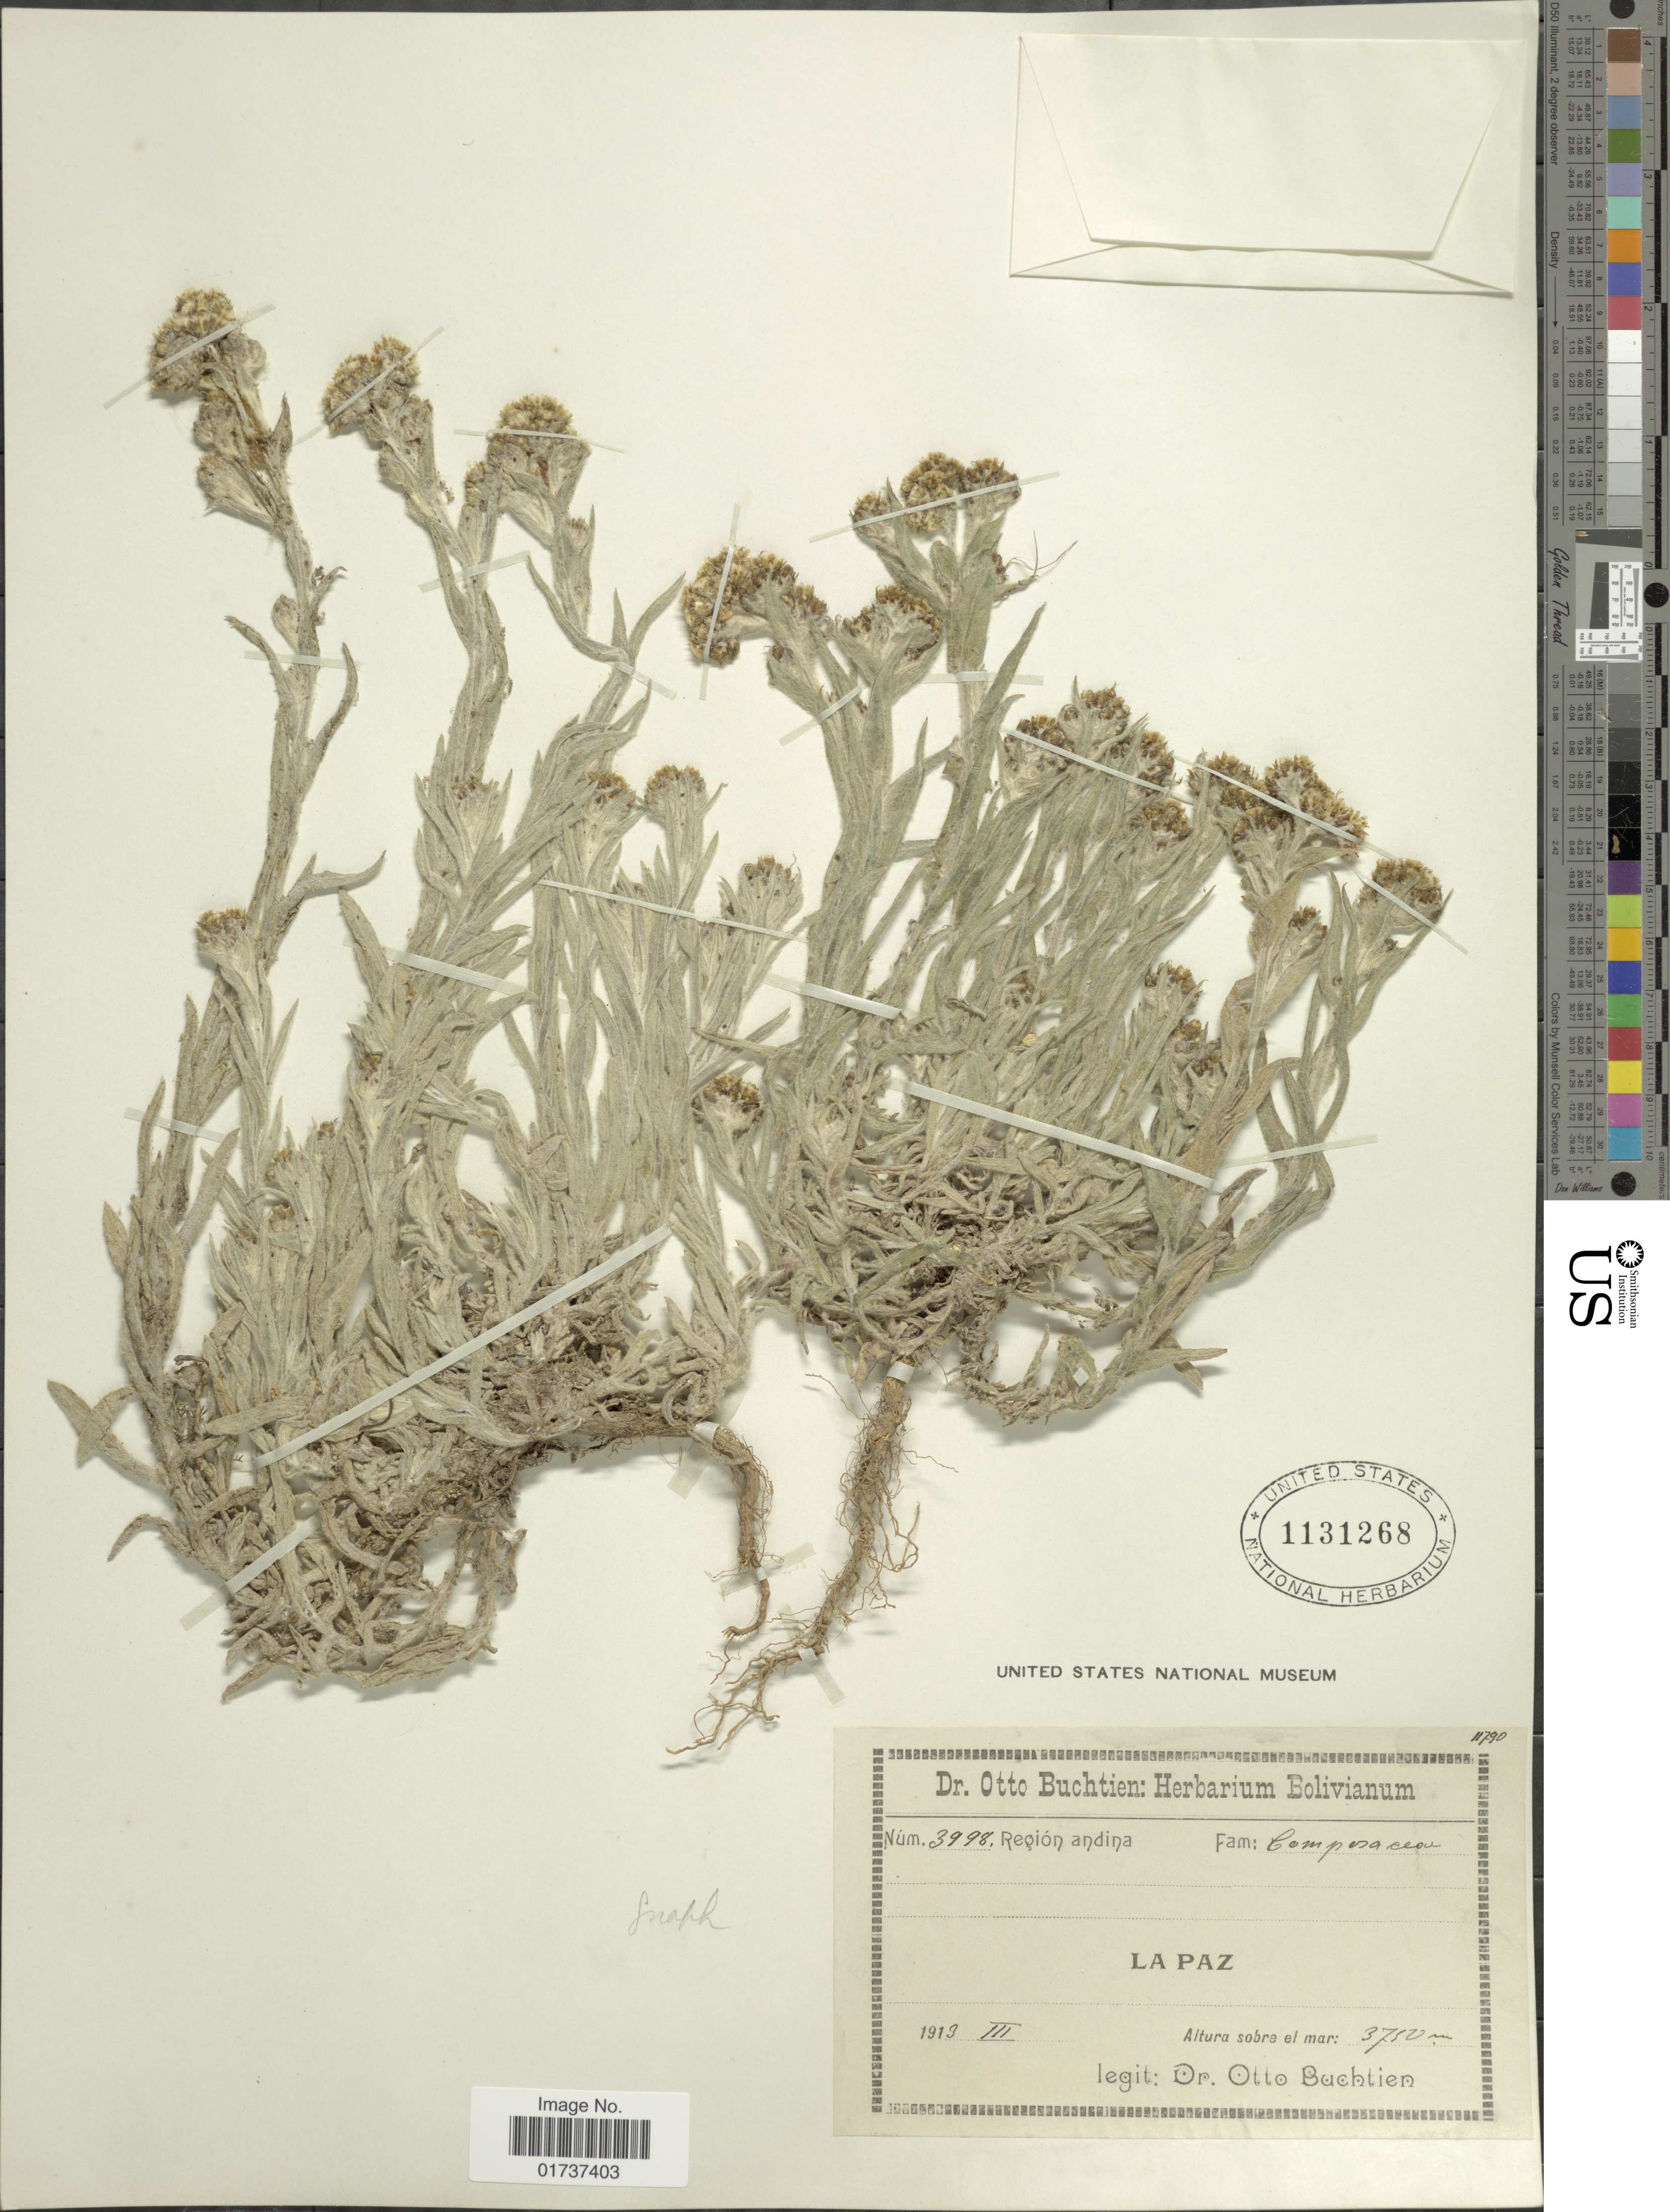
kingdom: Plantae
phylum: Tracheophyta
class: Magnoliopsida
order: Asterales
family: Asteraceae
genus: Gnaphalium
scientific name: Gnaphalium sp.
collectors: O. Buchtien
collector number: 3998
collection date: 1913-03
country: Bolivia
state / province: La Paz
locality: Región andina, La Paz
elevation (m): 3750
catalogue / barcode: US 1131268